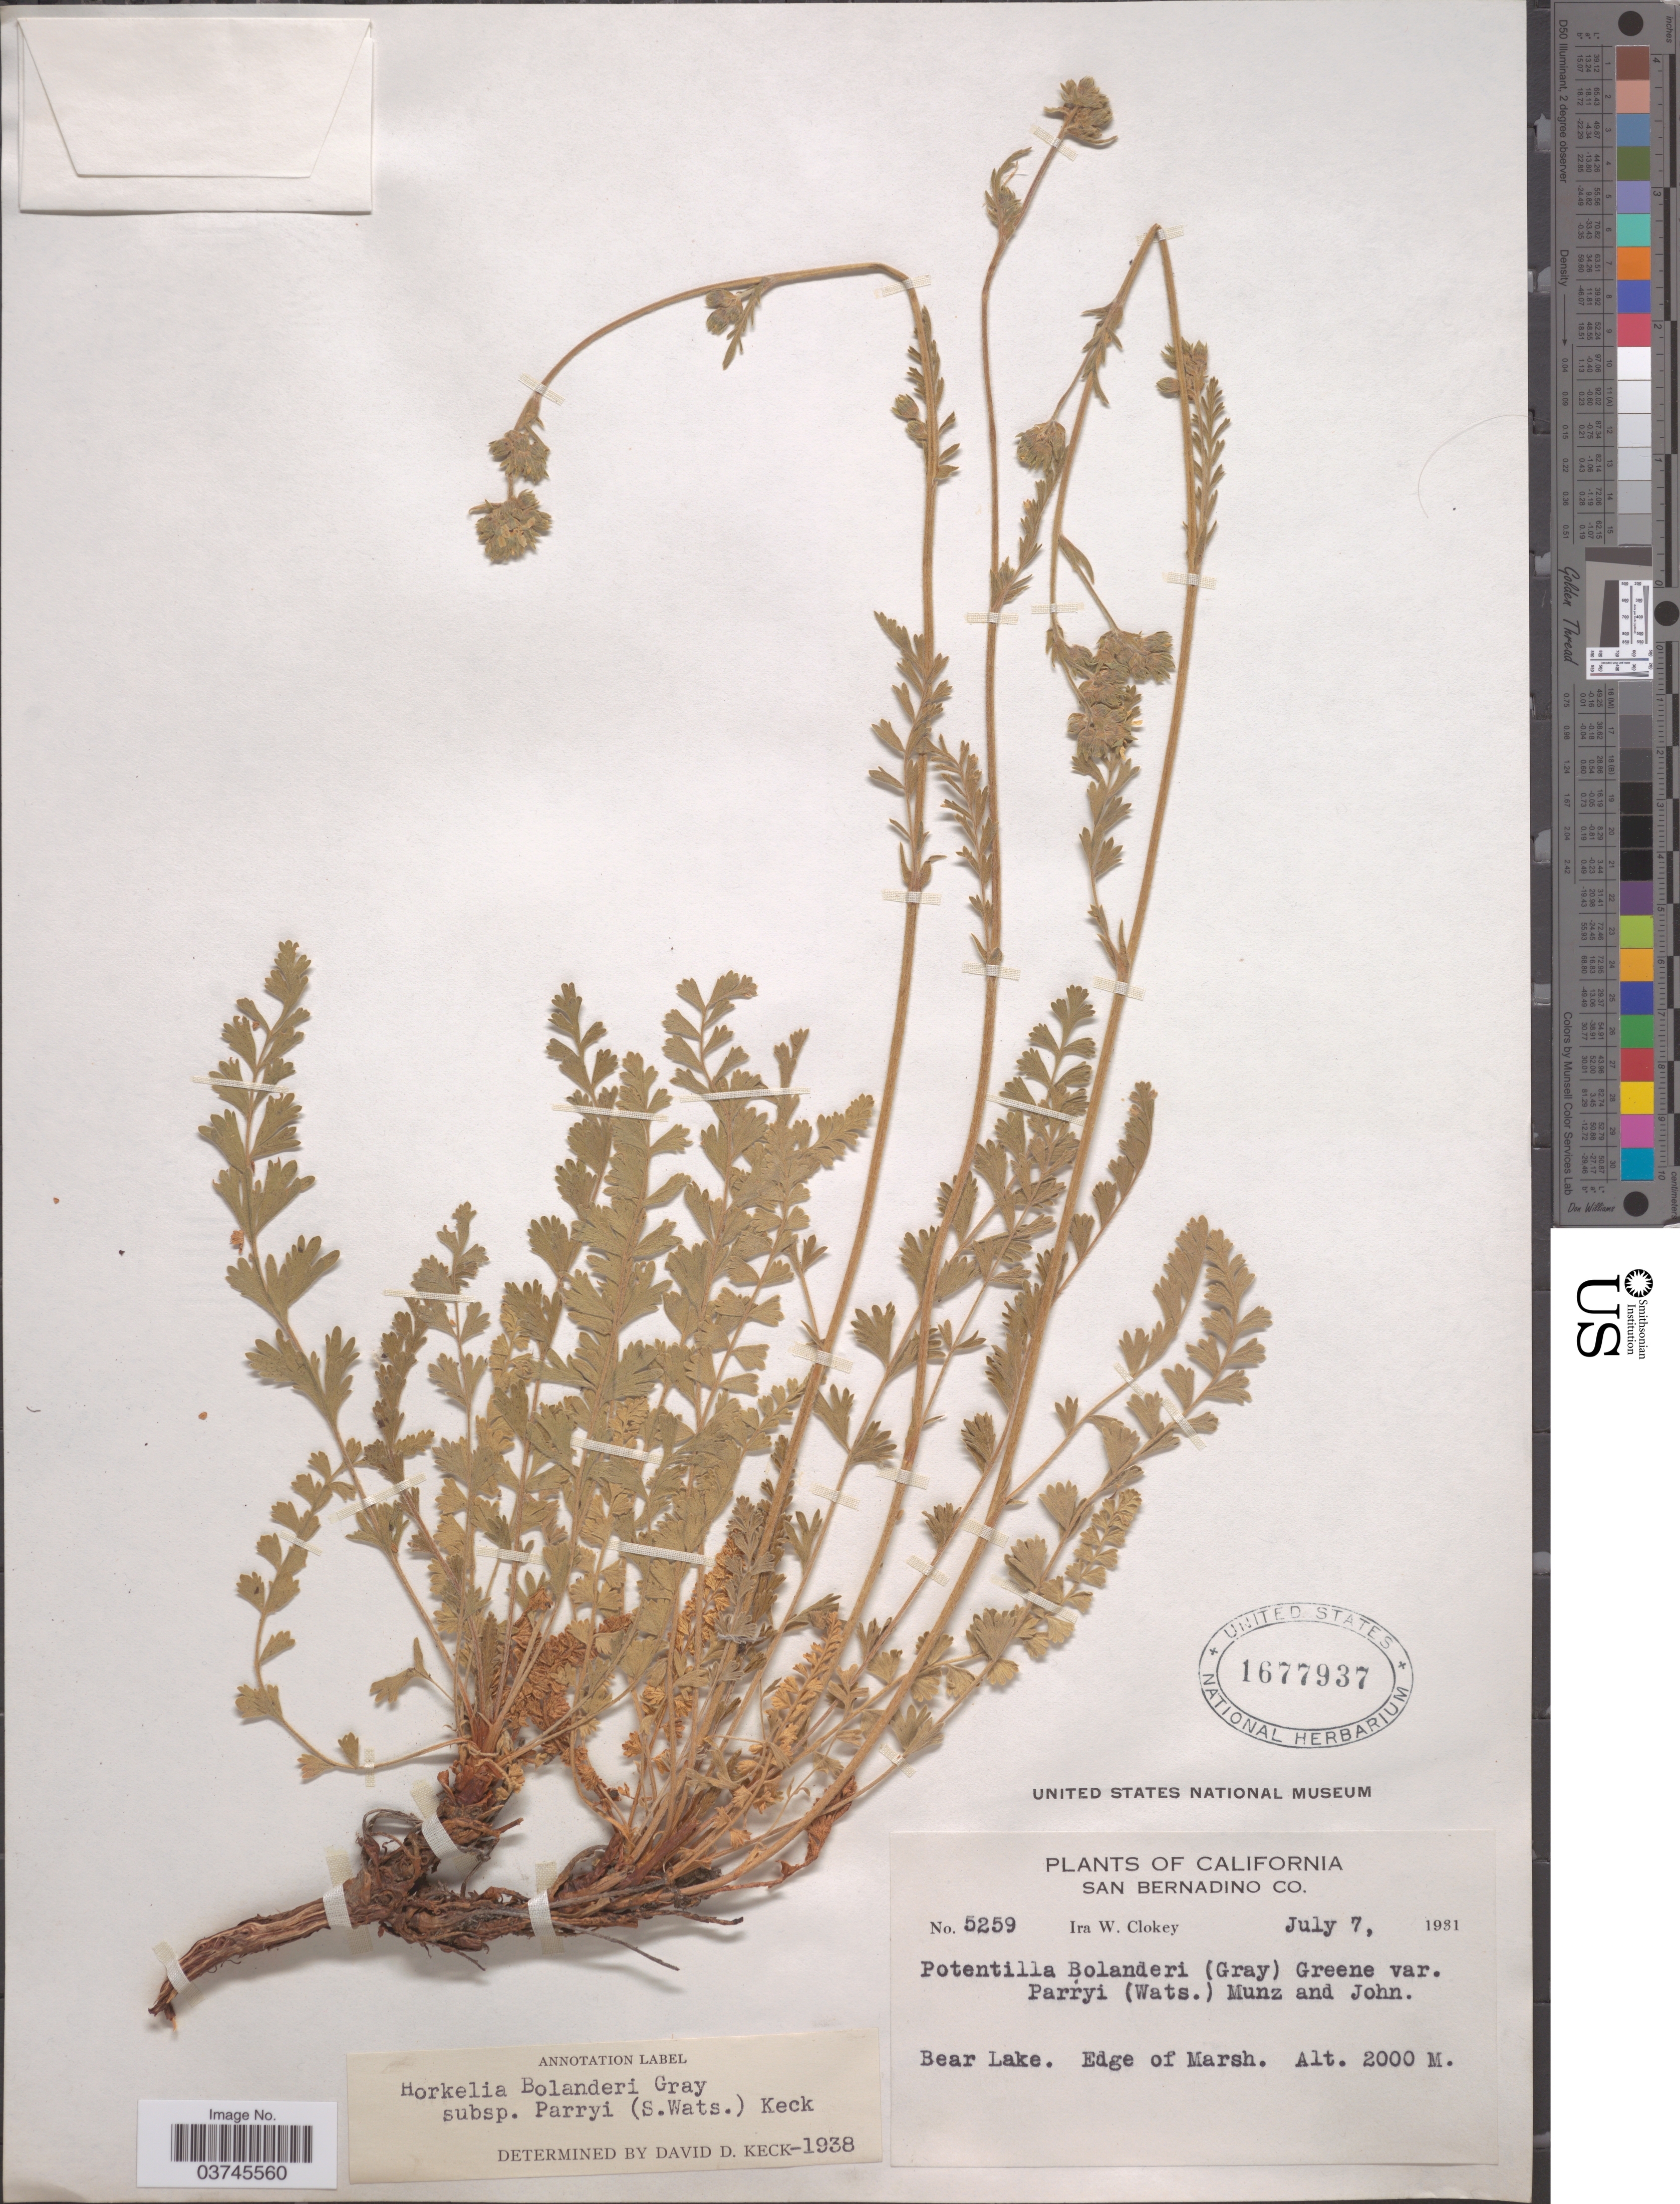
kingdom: Plantae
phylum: Tracheophyta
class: Magnoliopsida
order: Rosales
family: Rosaceae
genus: Potentilla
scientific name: Potentilla rydbergii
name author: (Elmer) Mosyakin & Shiyan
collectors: I. W. Clokey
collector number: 5259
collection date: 1931-07-07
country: United States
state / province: California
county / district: San Bernardino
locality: San Bernardino Co. Bear Lake. Edge of Marsh.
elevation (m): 2000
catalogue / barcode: US 1677937